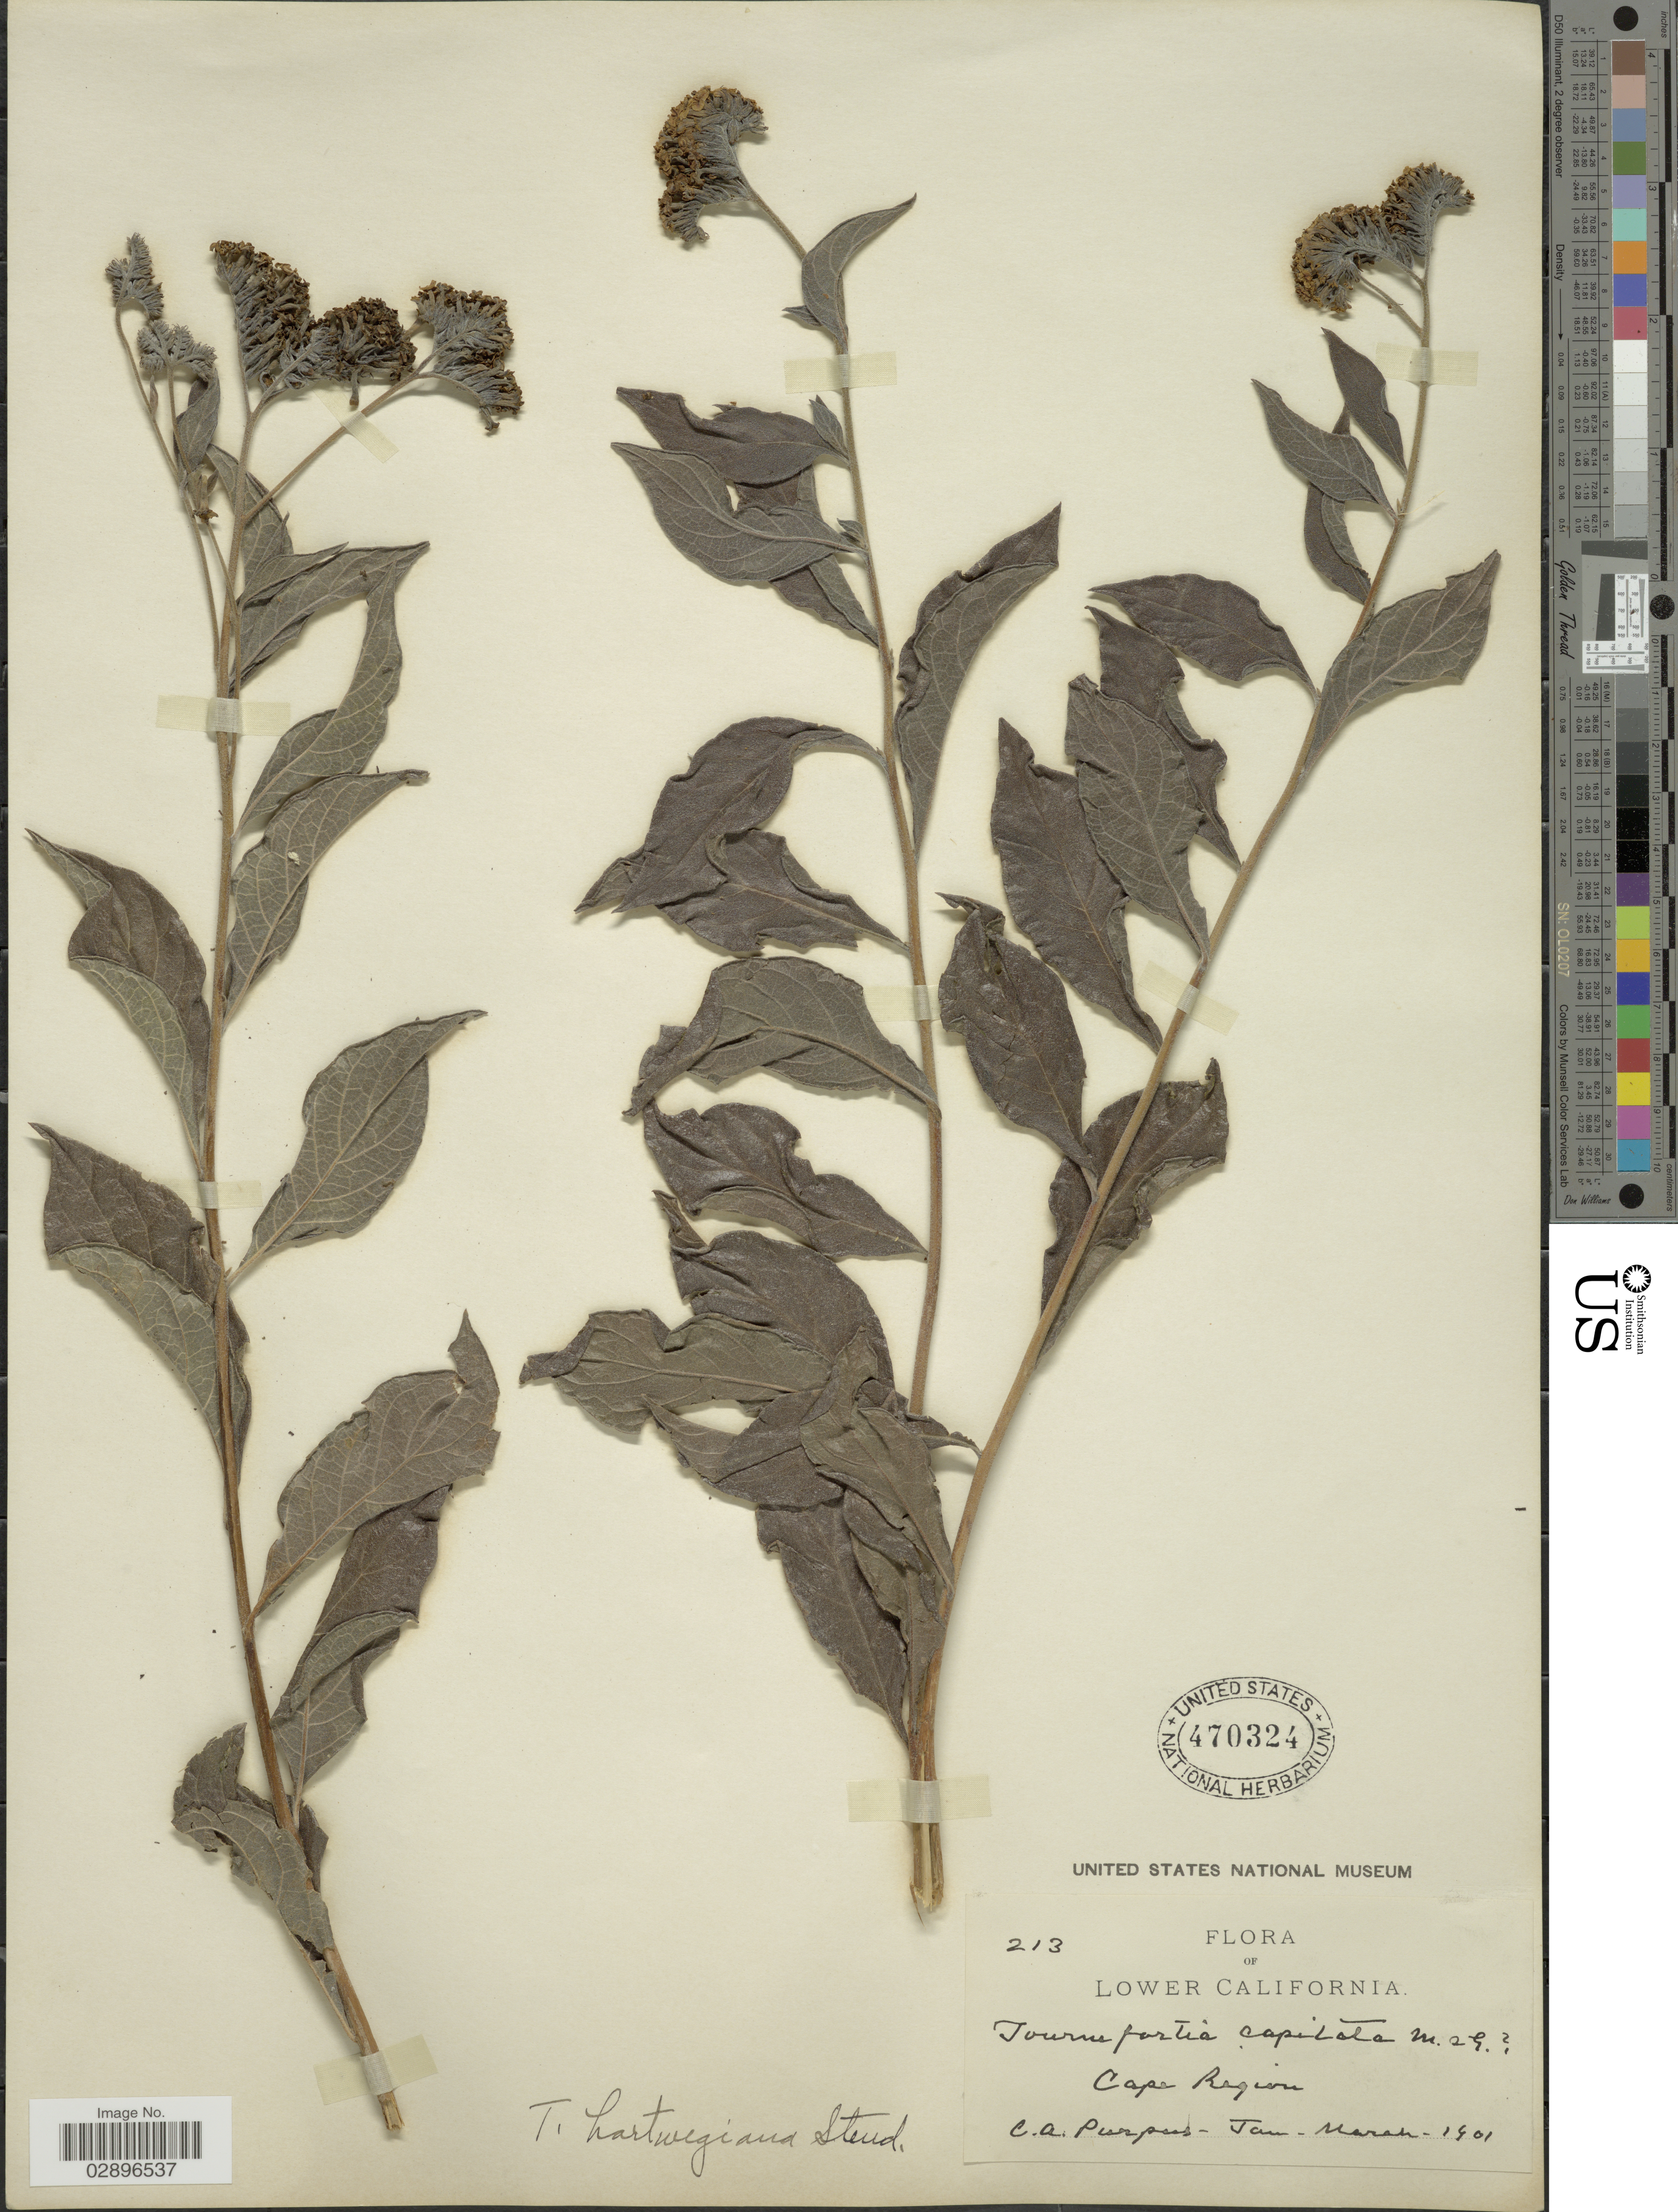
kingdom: Plantae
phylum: Tracheophyta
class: Magnoliopsida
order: Boraginales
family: Heliotropiaceae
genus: Tournefortia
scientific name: Tournefortia hartwegiana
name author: Steud.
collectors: C. A. Purpus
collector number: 213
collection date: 1901-01/1901-03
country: Mexico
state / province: Baja California Sur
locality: Lower California. Cape Region.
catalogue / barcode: US 470324